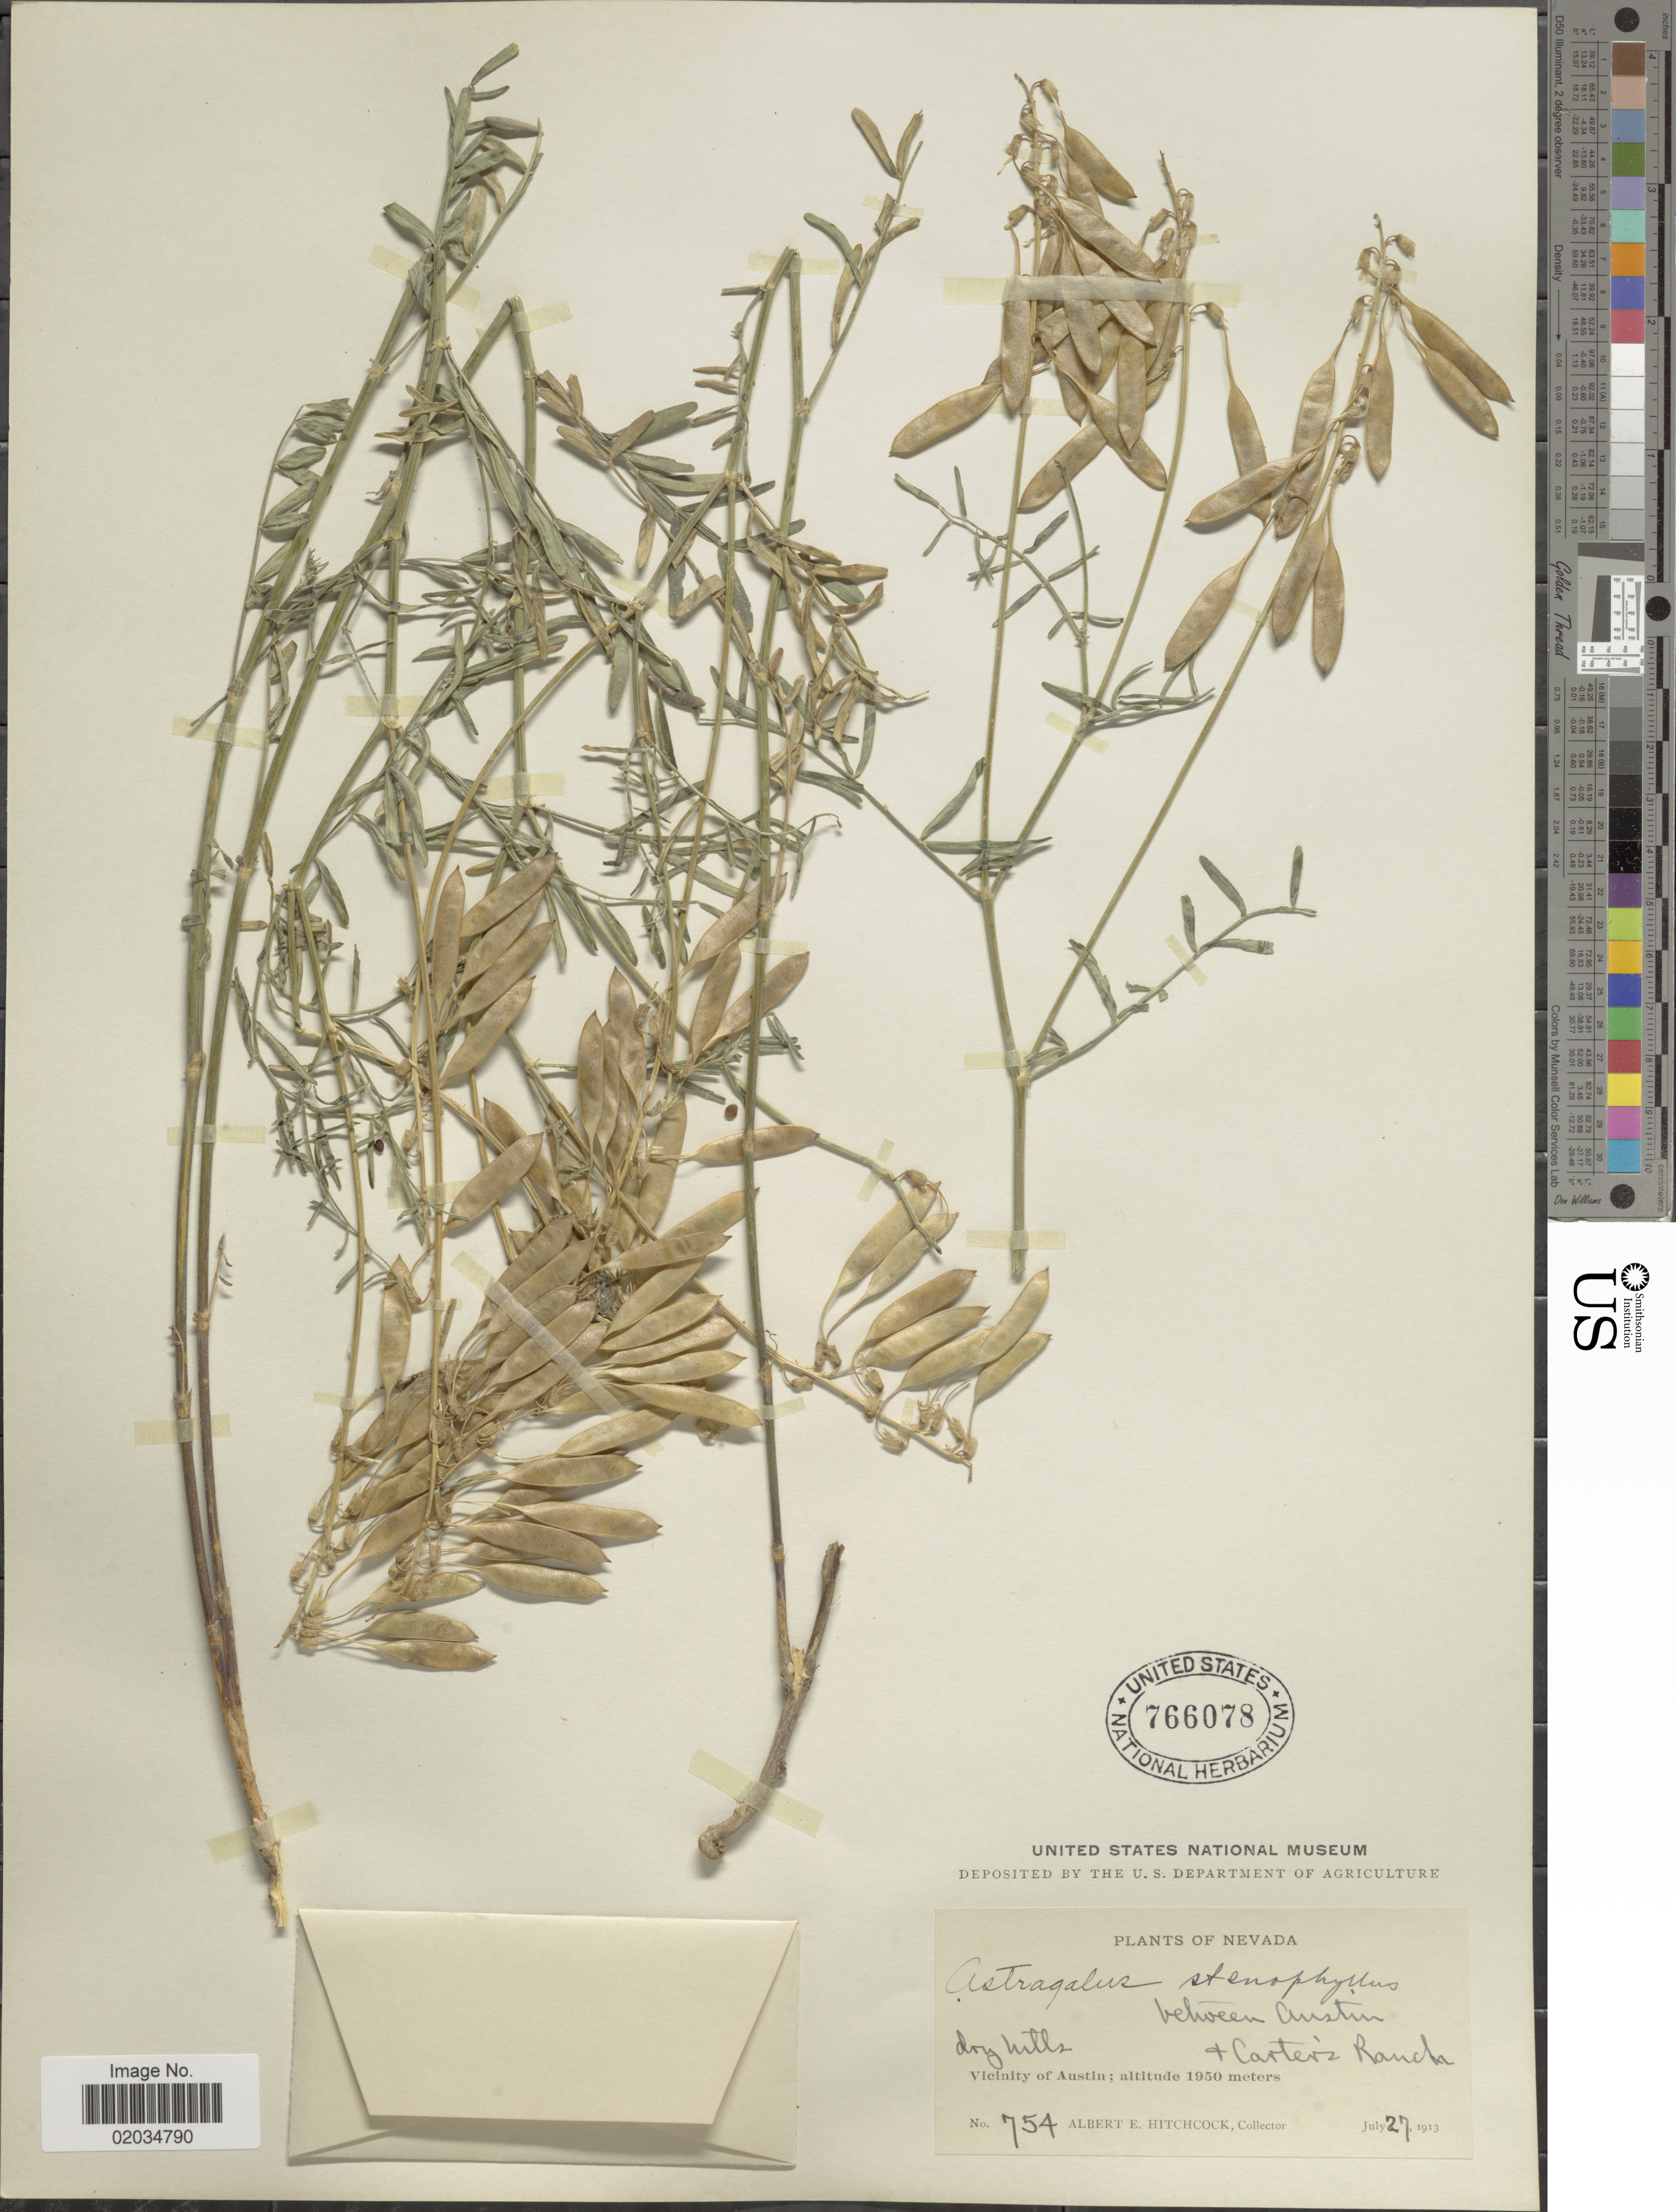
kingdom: Plantae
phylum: Tracheophyta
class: Magnoliopsida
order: Fabales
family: Fabaceae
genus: Astragalus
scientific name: Astragalus stenophyllus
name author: Torr. & A. Gray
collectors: A. Hitchcock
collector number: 754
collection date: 1913-07-27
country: United States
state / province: Nevada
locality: Vicinity of Austin. Between Austin & Carter's Ranch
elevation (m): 1950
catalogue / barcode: US 766078